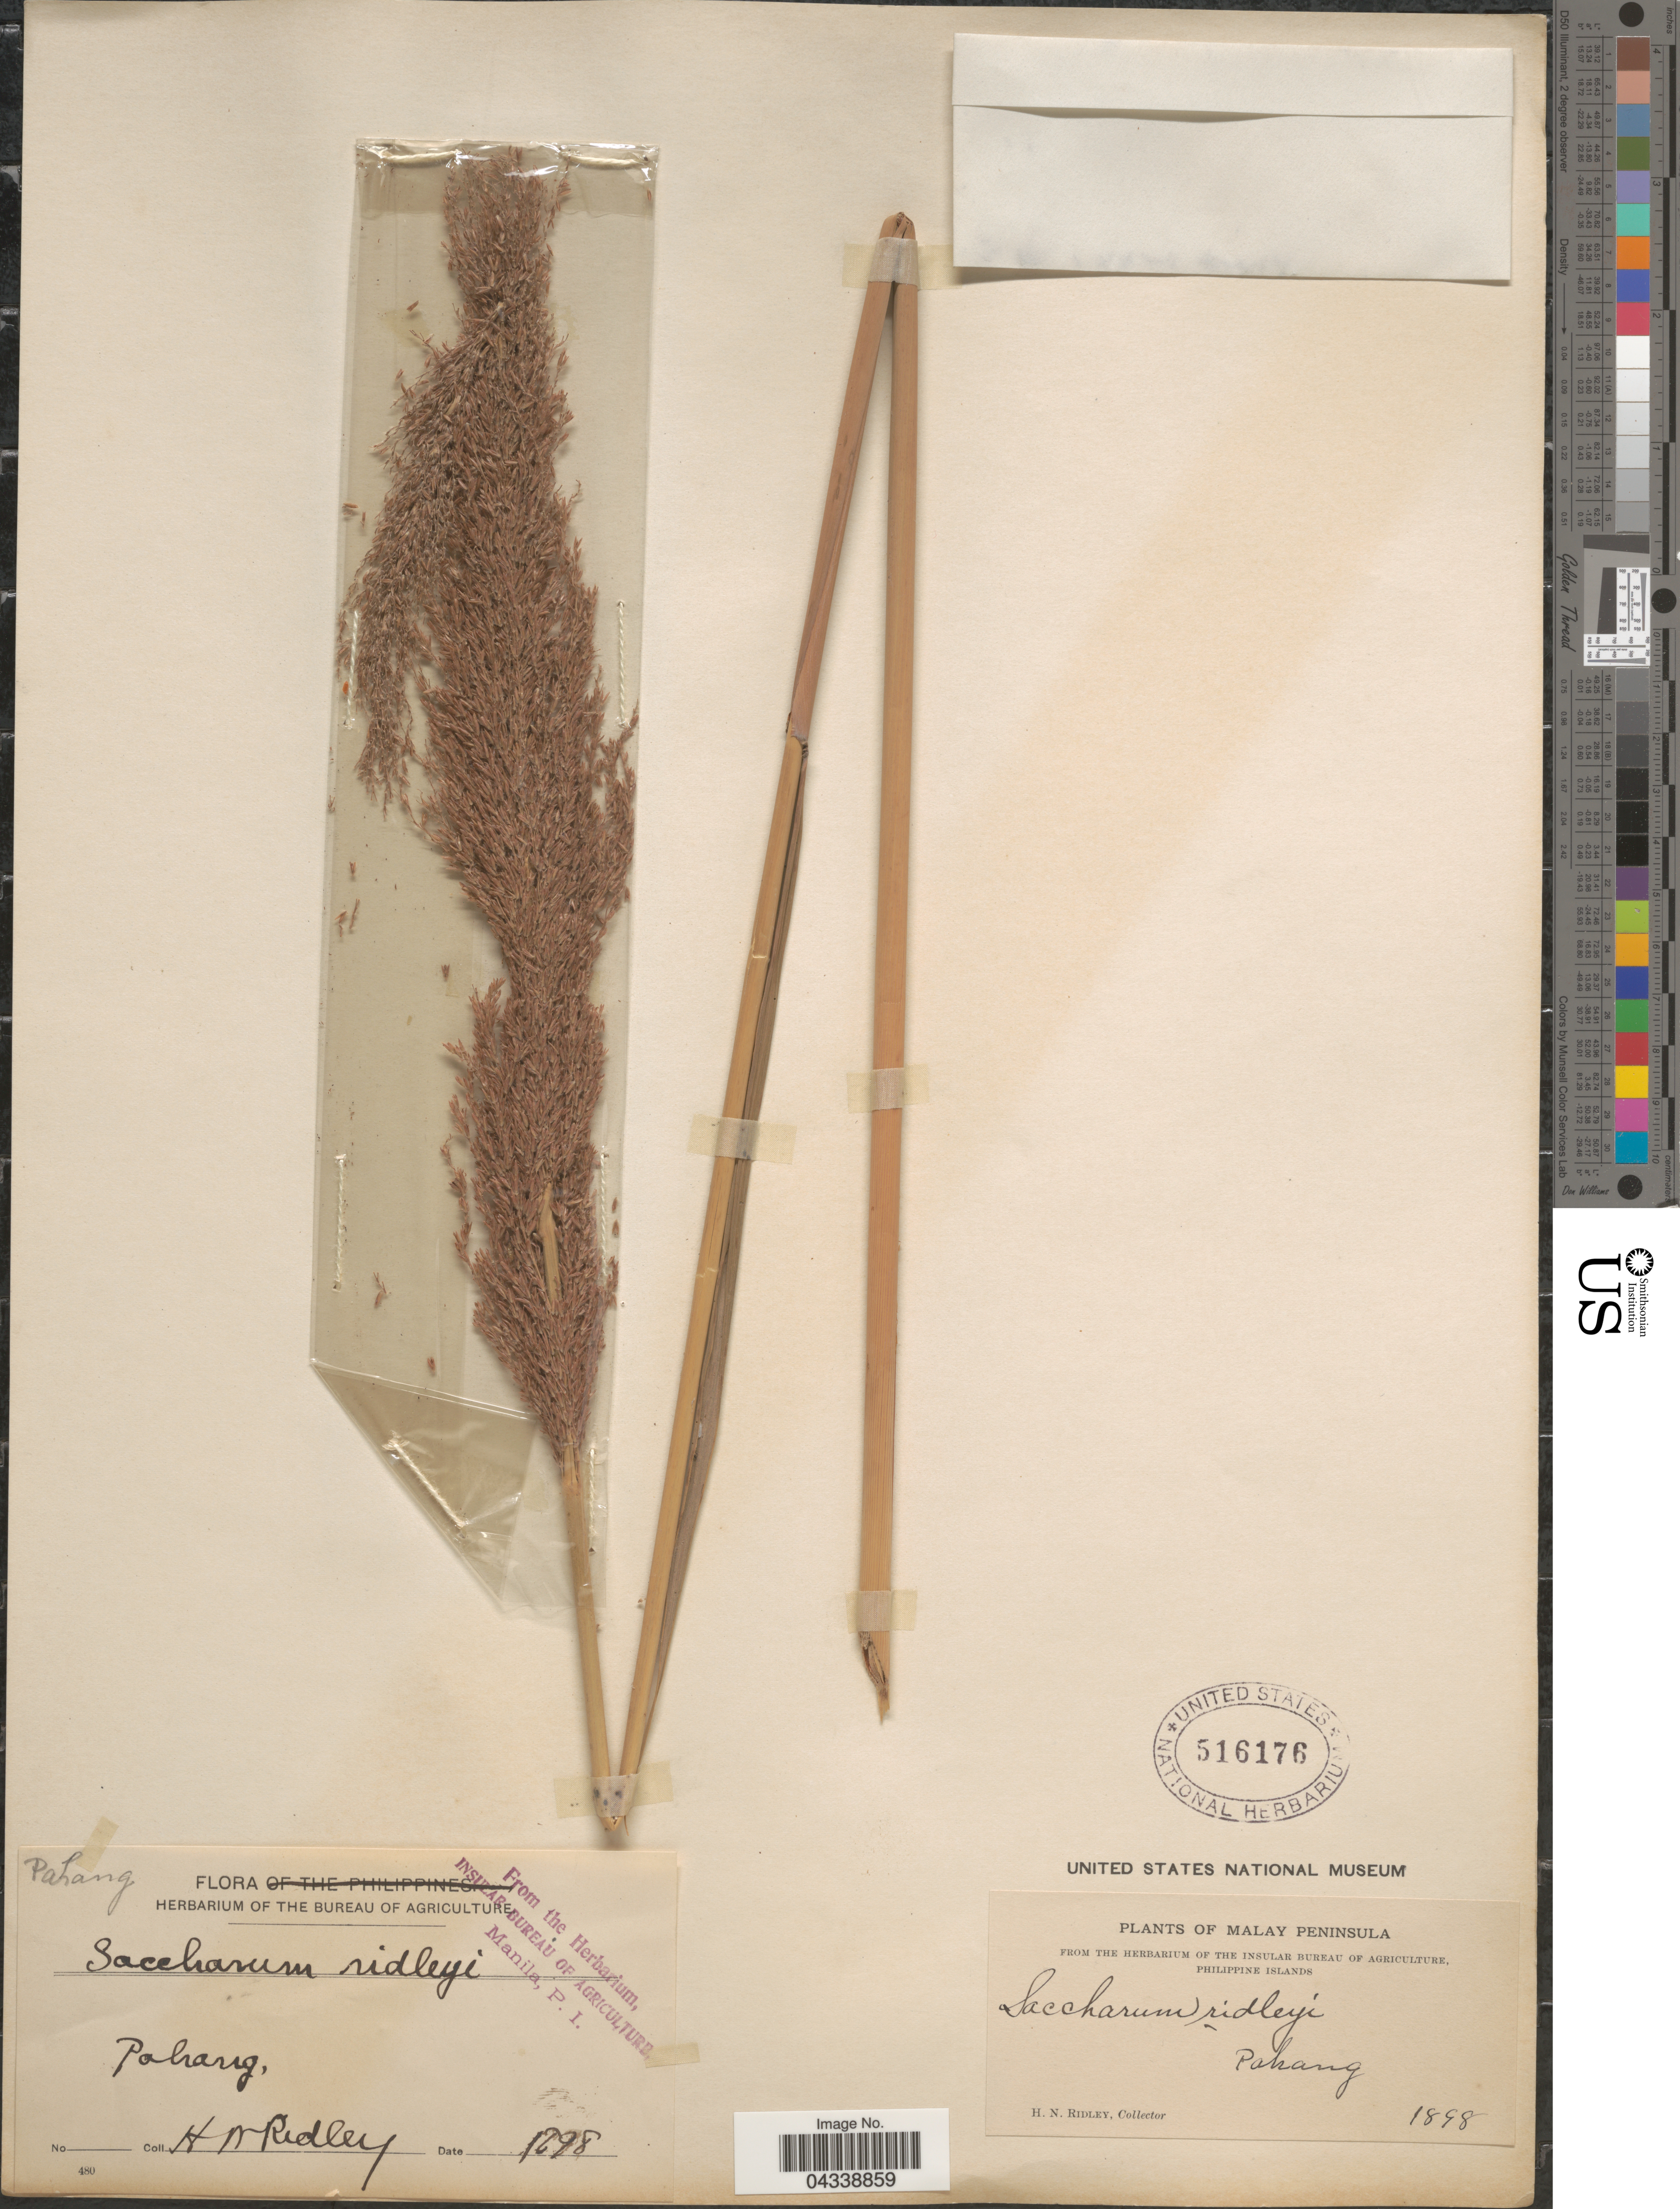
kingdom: Plantae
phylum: Tracheophyta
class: Liliopsida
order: Poales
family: Poaceae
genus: Sclerostachya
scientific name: Sclerostachya fusca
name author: A. Camus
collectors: H. N. Ridley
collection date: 1898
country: Malaysia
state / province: Pahang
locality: Malay Peninsula.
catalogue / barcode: US 516176